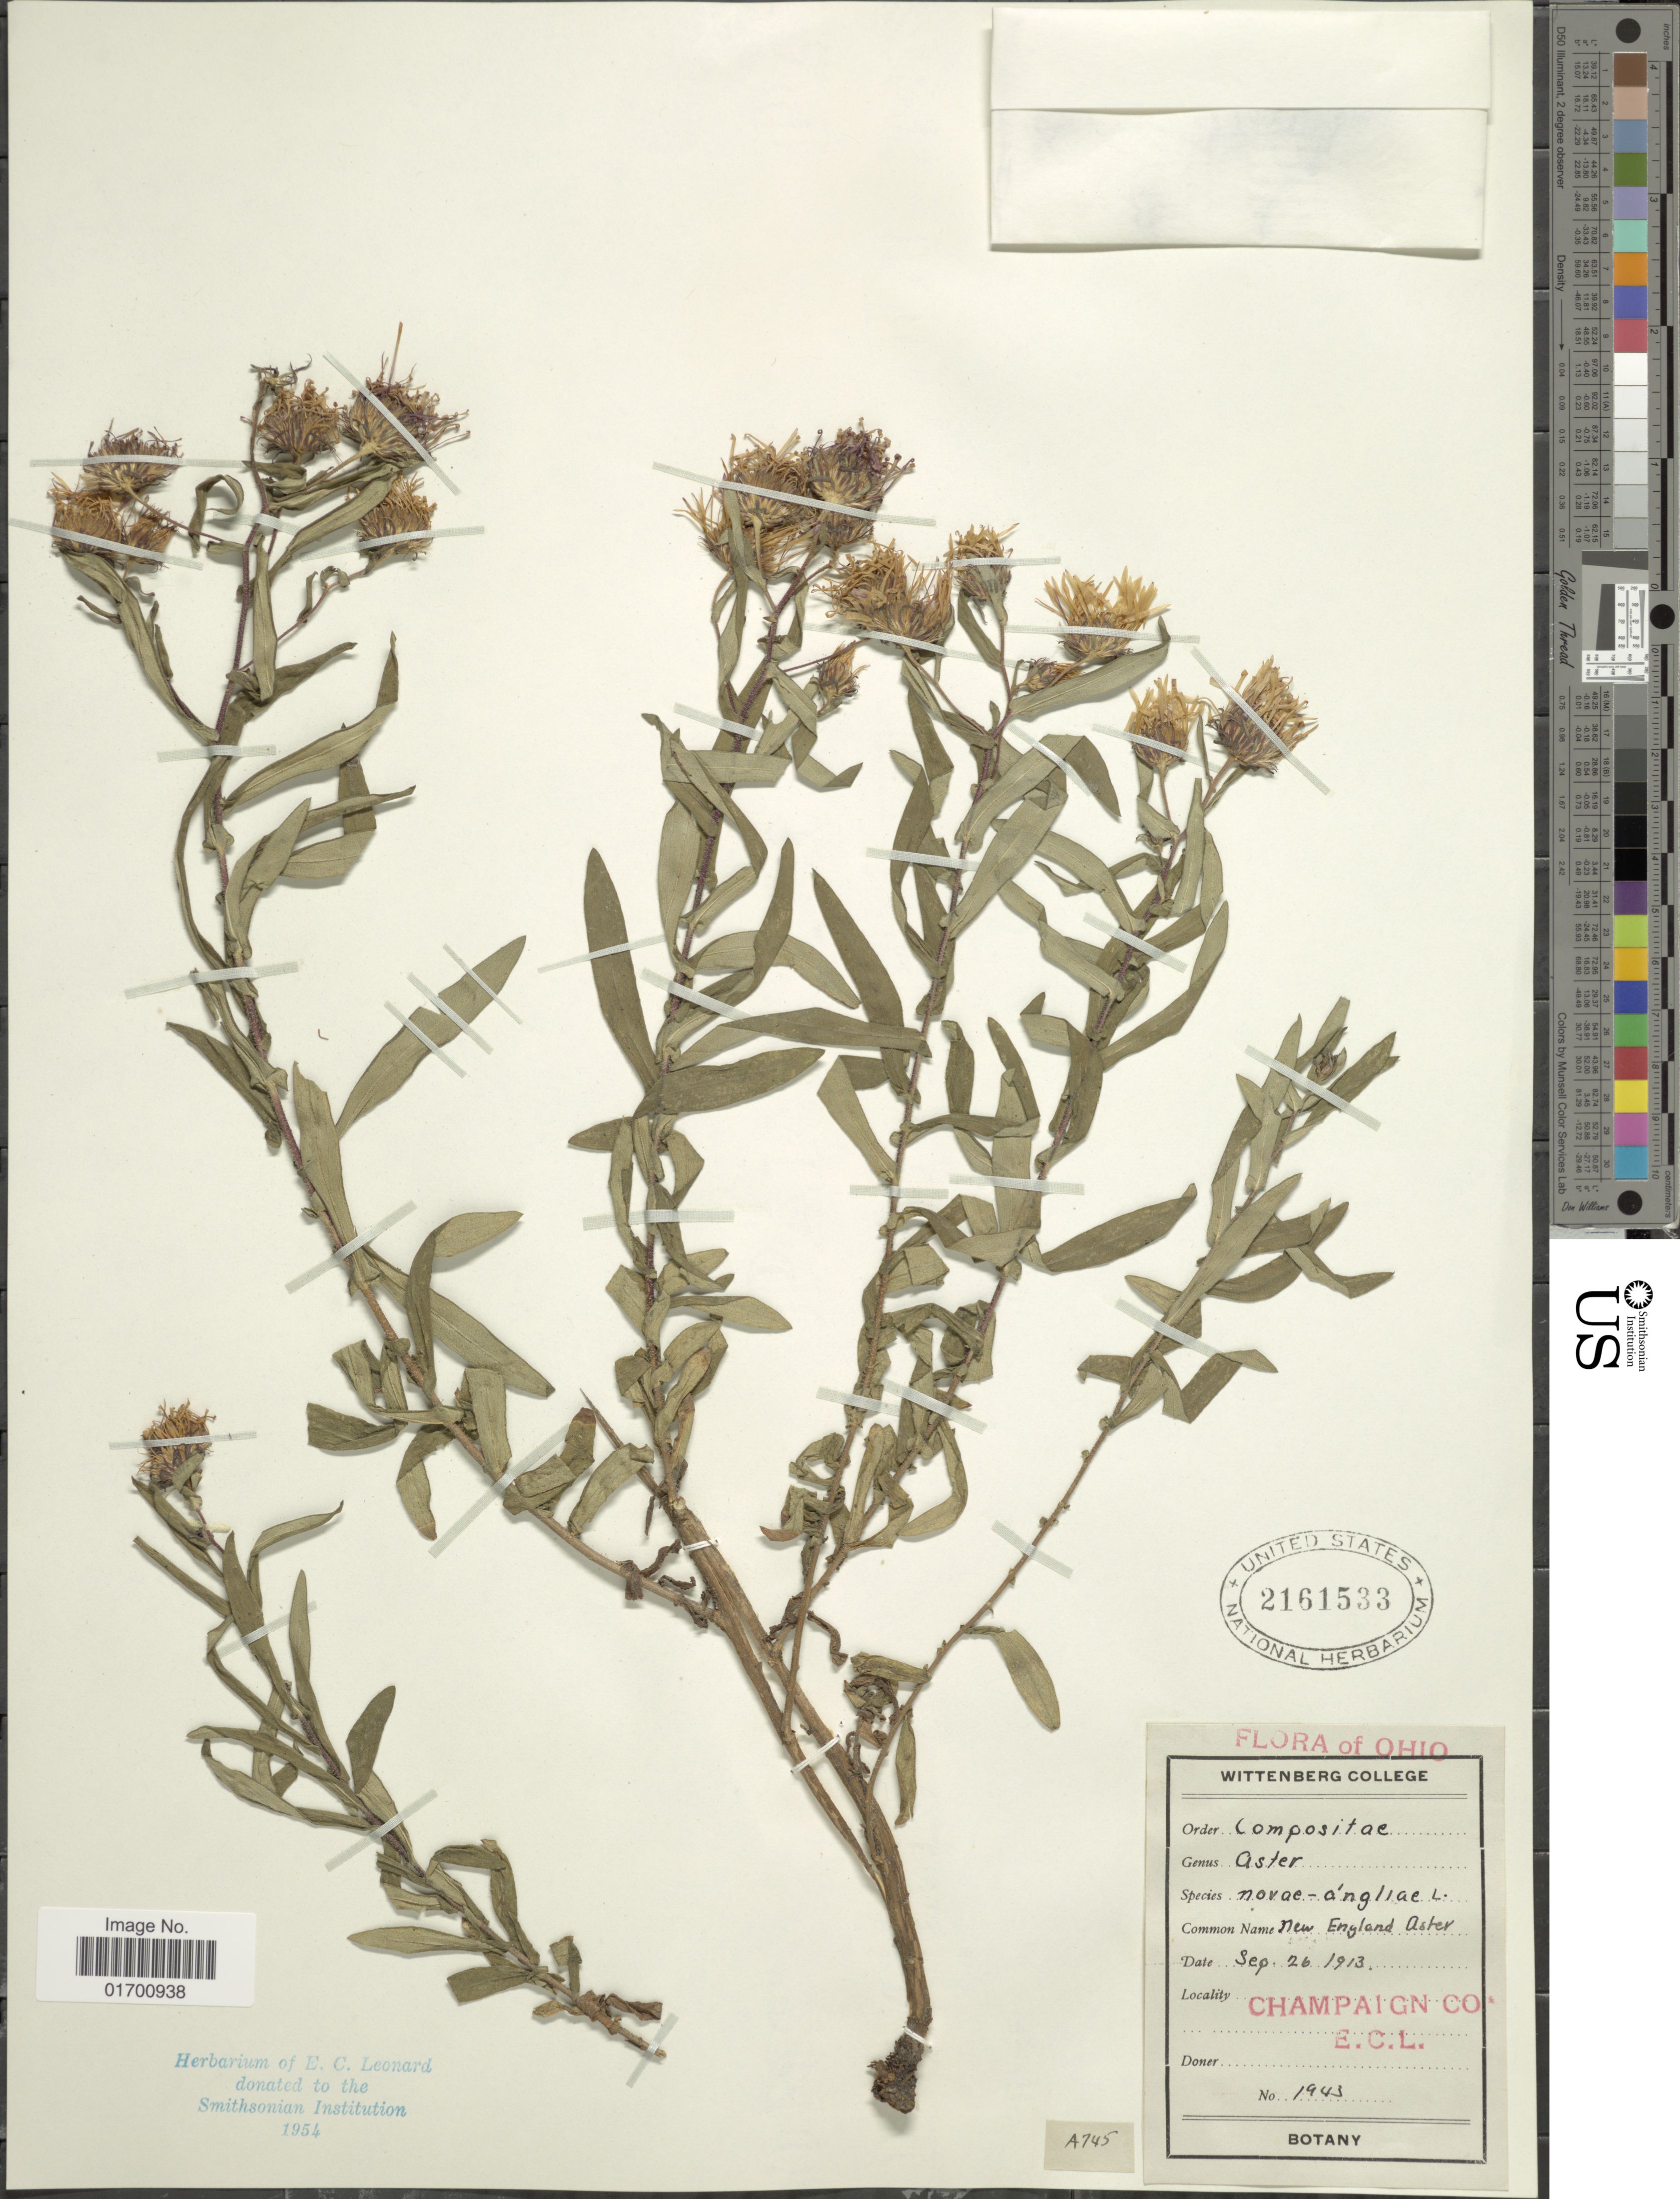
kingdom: Plantae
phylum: Tracheophyta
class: Magnoliopsida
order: Asterales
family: Asteraceae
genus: Symphyotrichum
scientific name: Symphyotrichum novae-angliae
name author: (L.) G.L. Nesom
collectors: E. C. Leonard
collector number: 1943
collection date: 1913-09-26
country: United States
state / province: Ohio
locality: New England Aster. Champaign Co.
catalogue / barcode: US 2161533